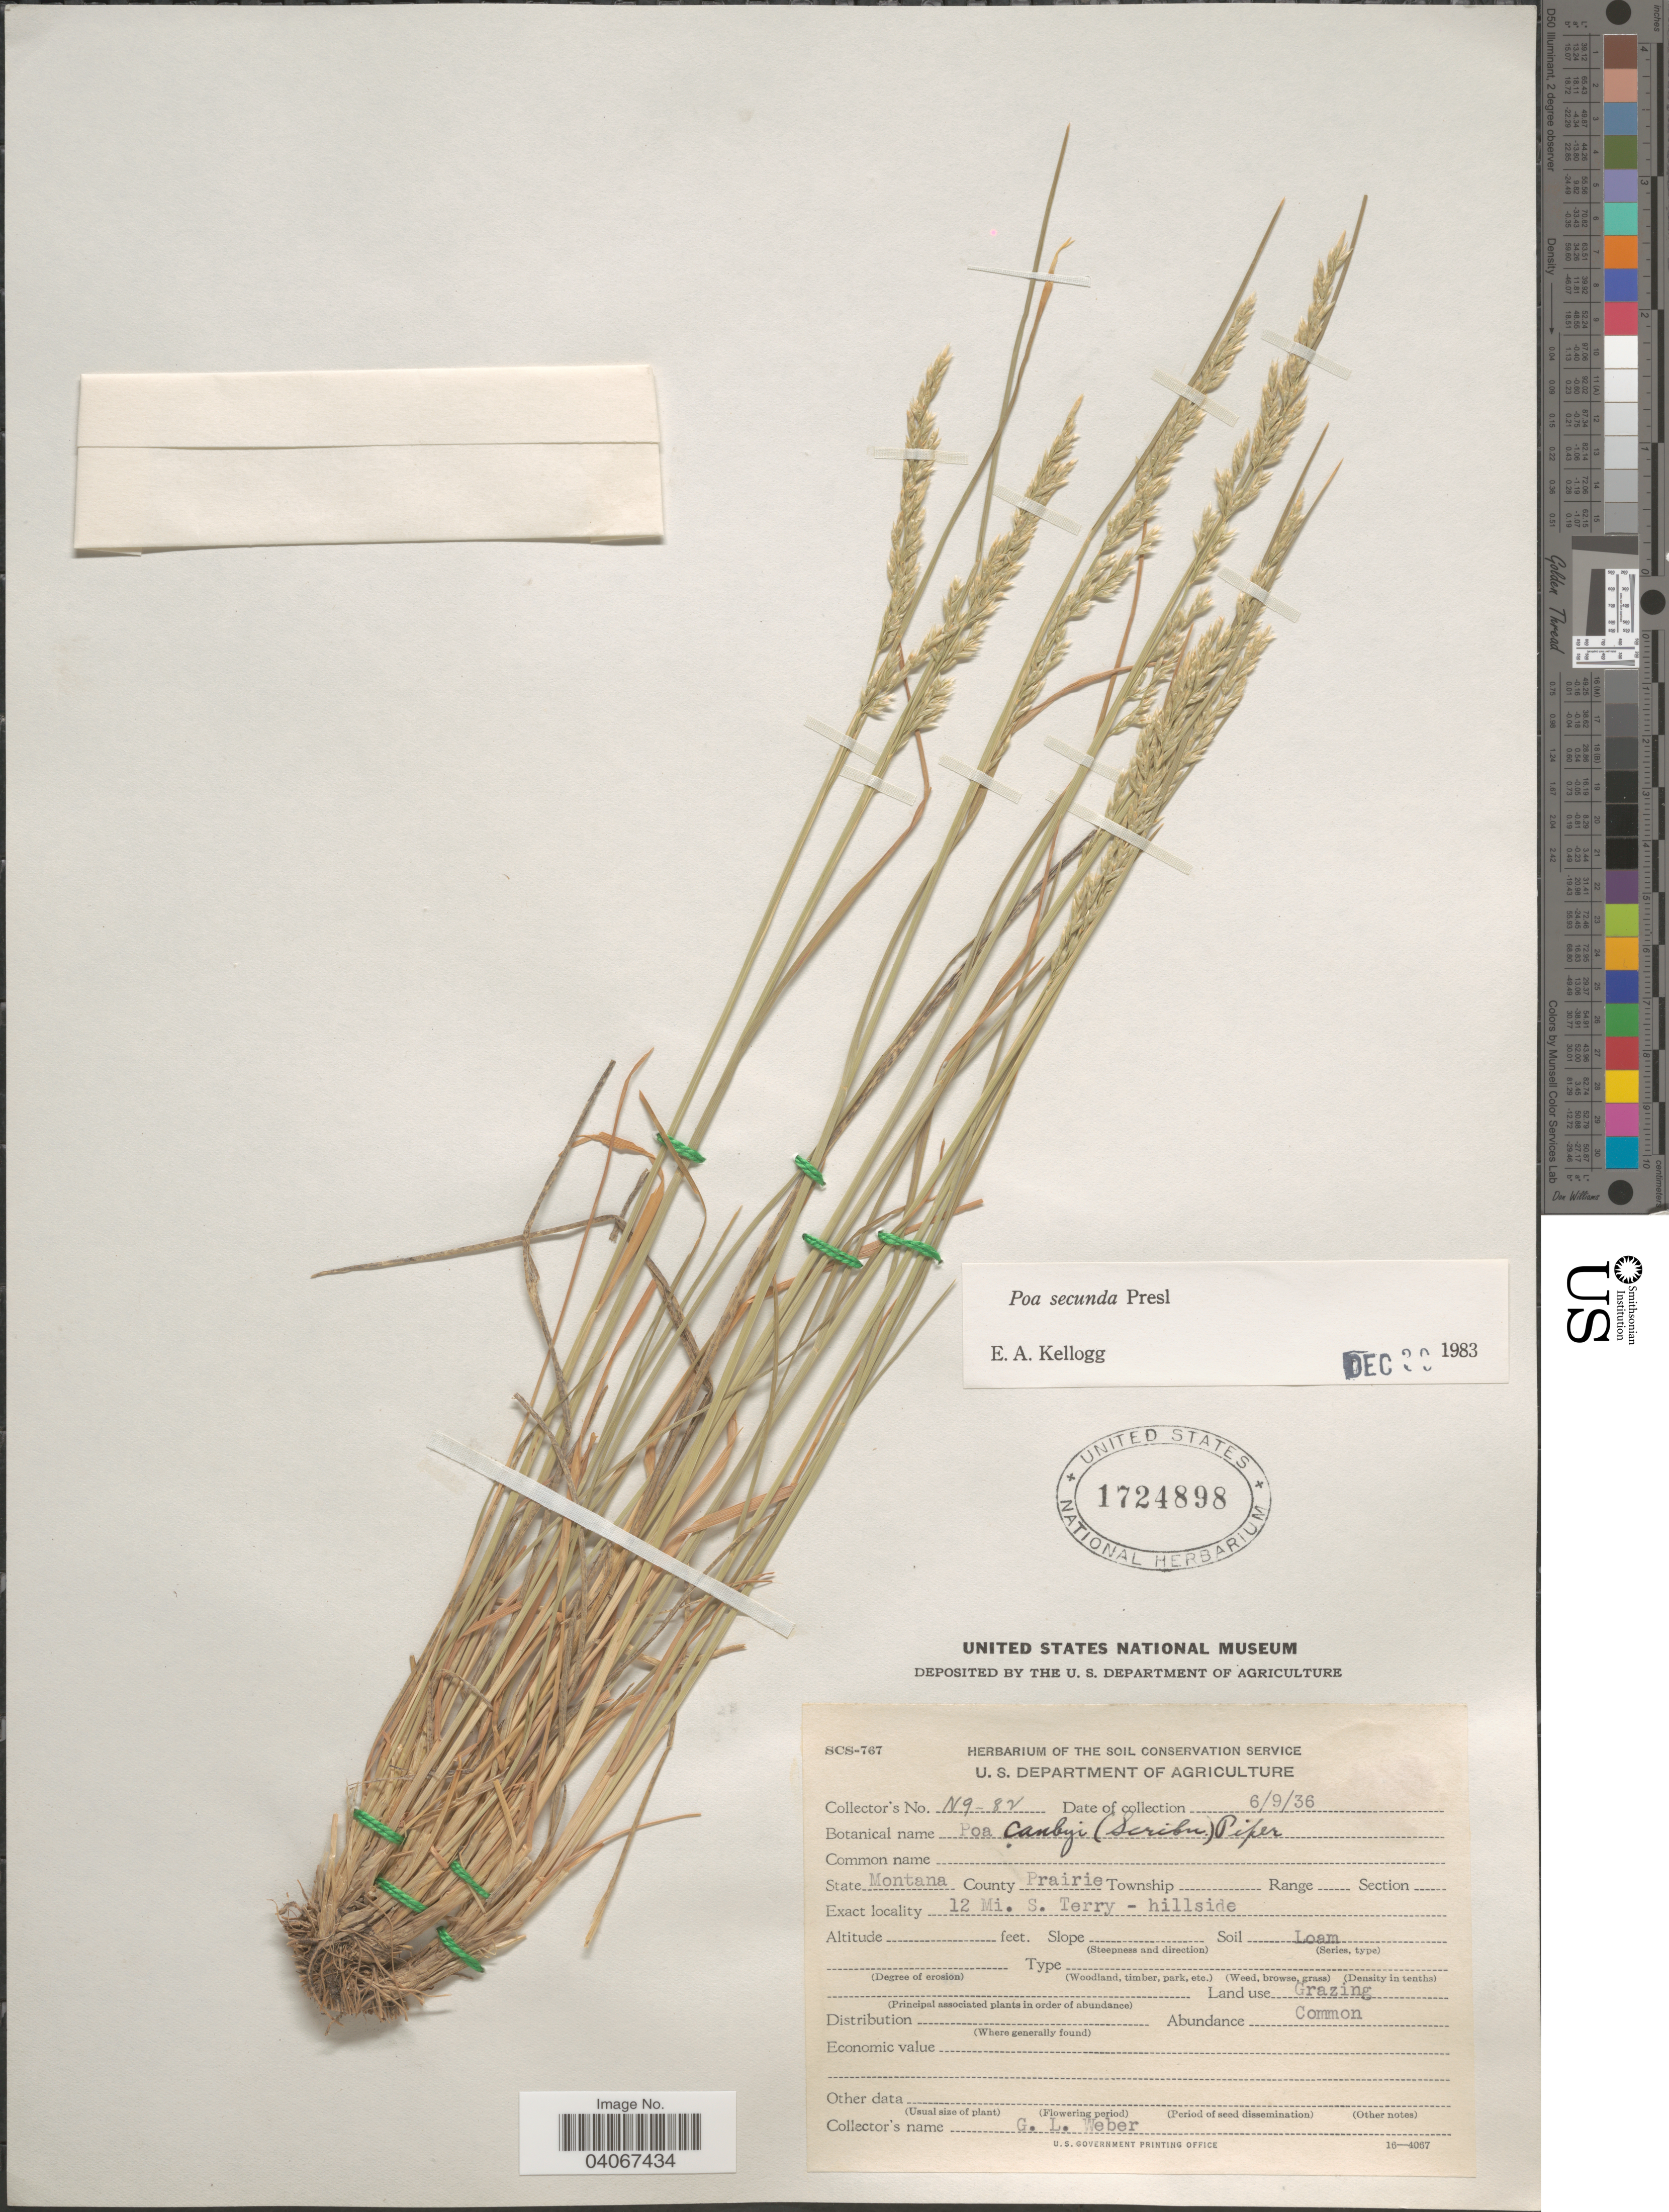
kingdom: Plantae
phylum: Tracheophyta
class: Liliopsida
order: Poales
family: Poaceae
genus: Poa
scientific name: Poa secunda subsp. secunda var. secunda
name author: J. Presl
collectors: G. Weber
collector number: N9-82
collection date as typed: Transcribed d/m/y: 9/6/36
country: United States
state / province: Montana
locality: County Prairie. 12 Mi. S. Terry - hillside.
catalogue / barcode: US 1724898